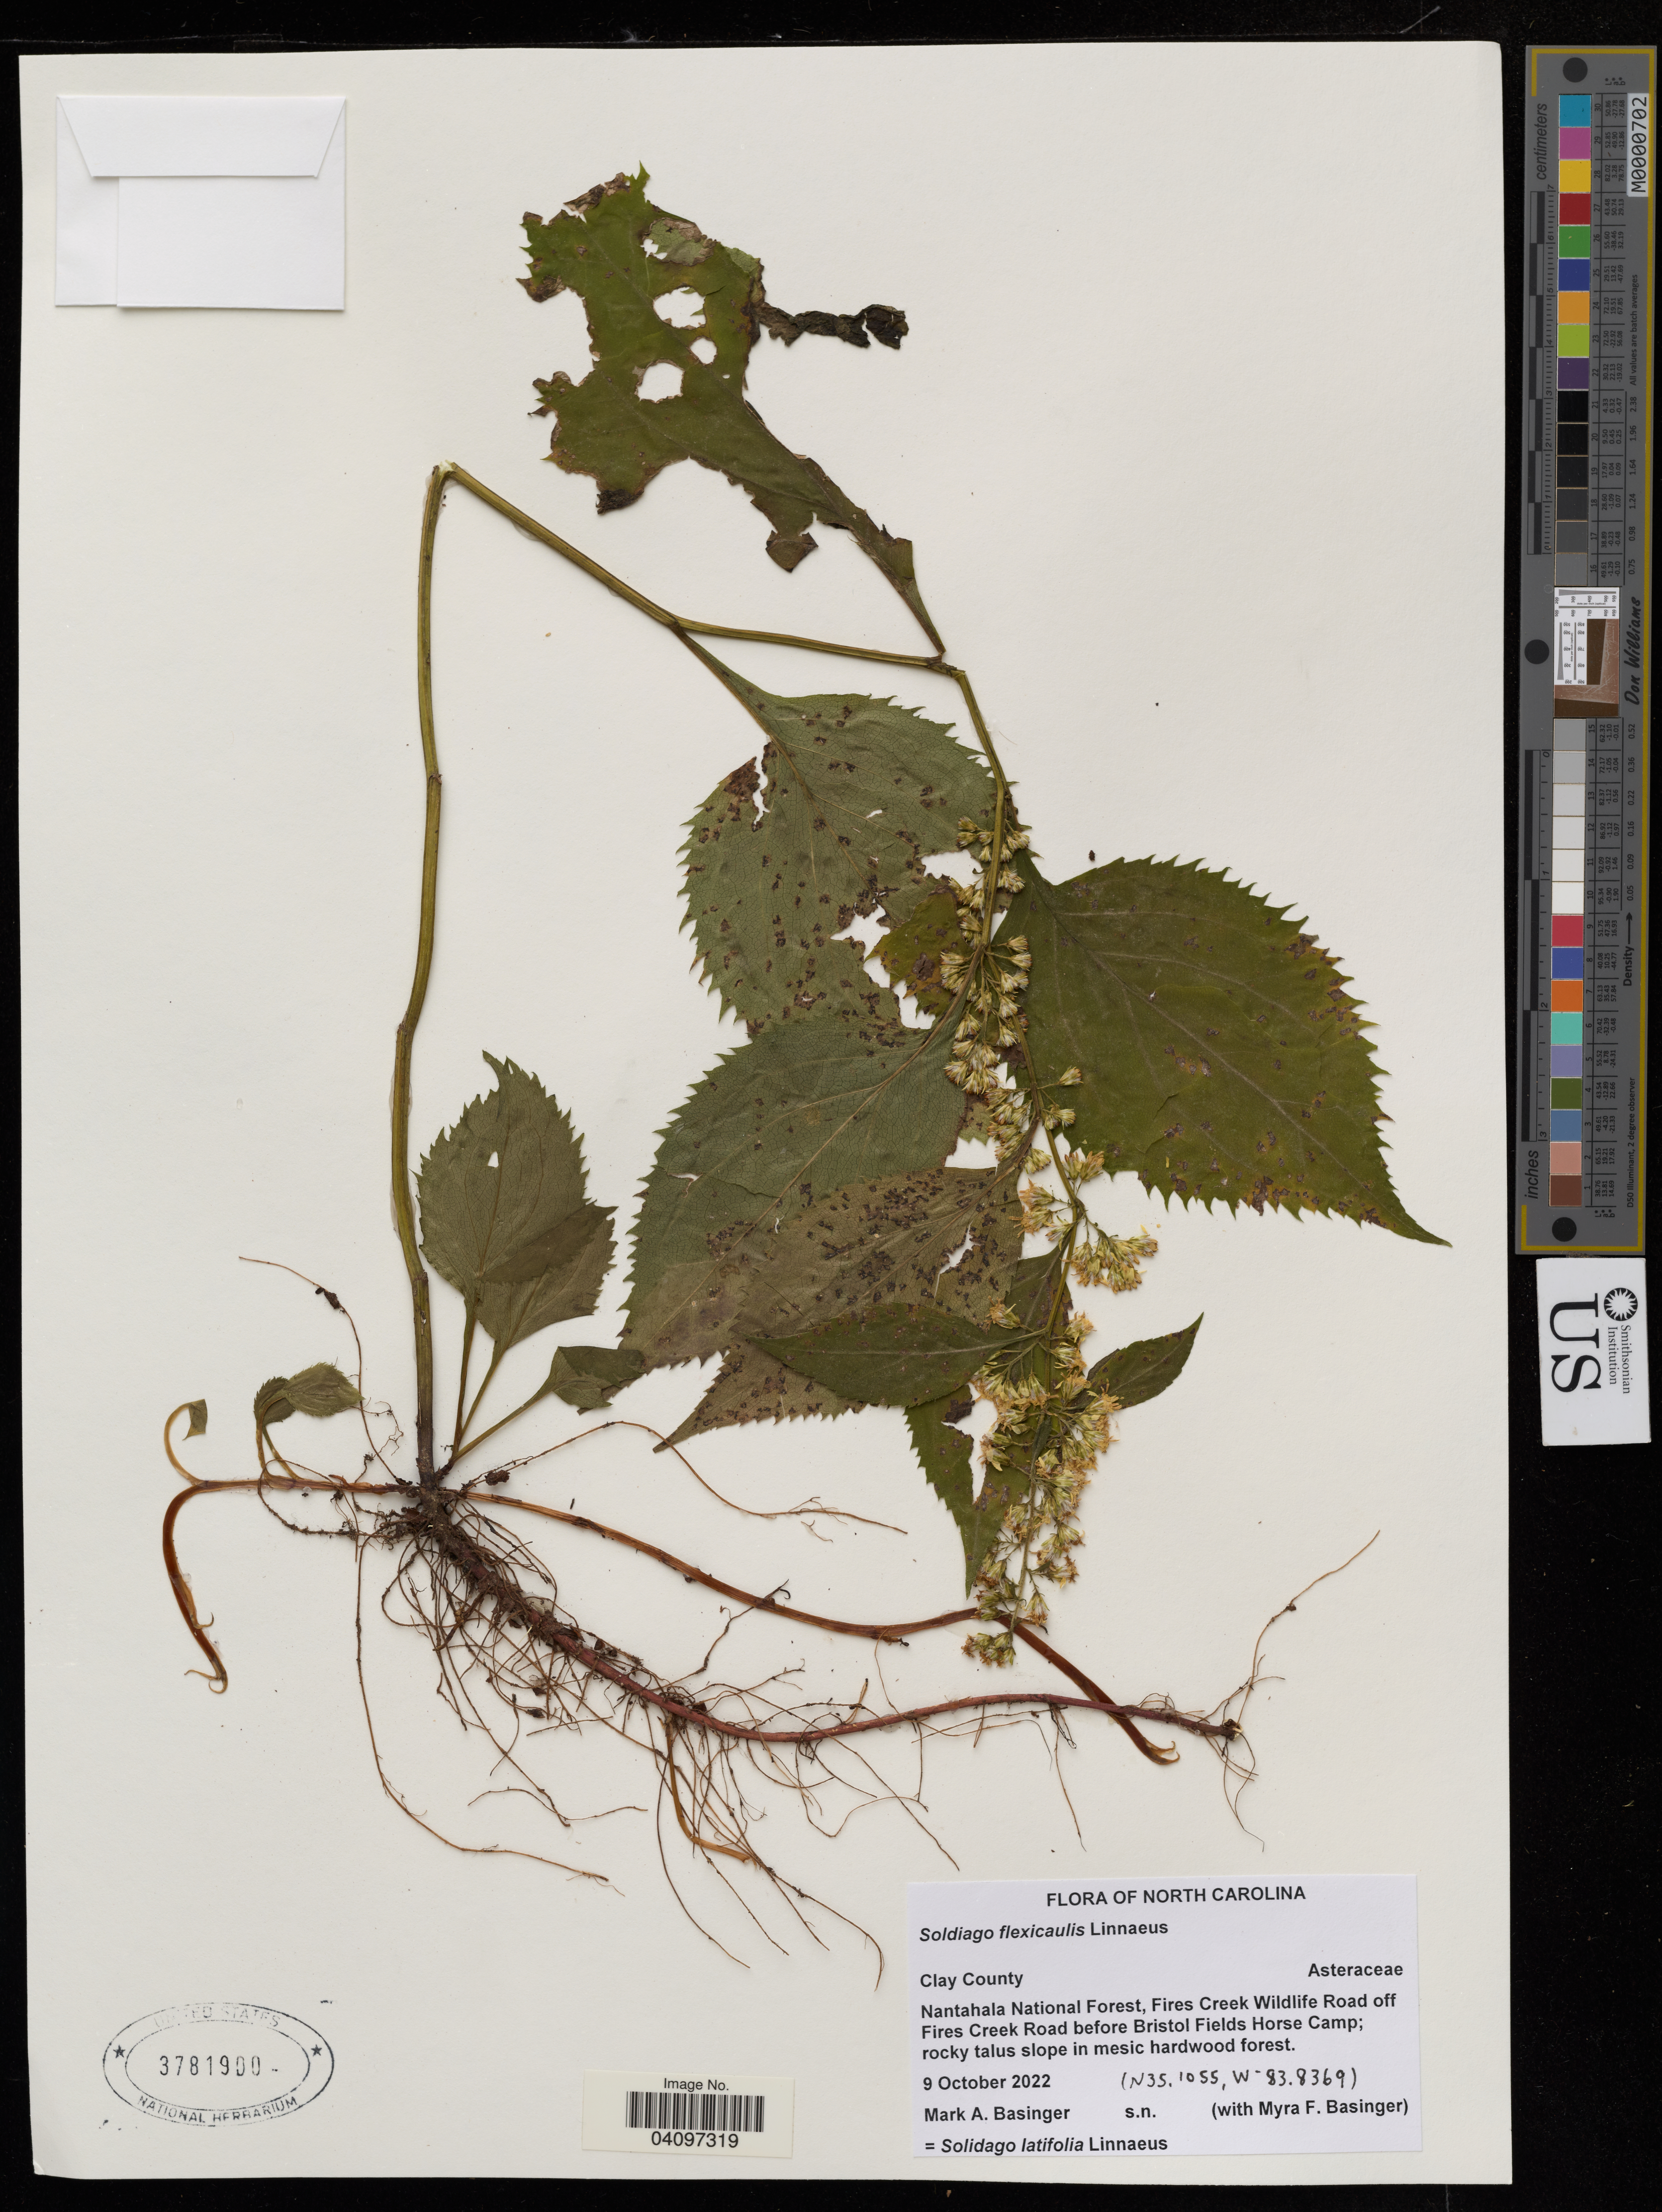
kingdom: Plantae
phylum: Tracheophyta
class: Magnoliopsida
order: Asterales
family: Asteraceae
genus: Solidago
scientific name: Solidago flexicaulis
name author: L.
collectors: M. Basinger & M. Basinger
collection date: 2022-10-09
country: United States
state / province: North Carolina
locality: Clay County. Nantahala National Forest, Fires Creek Wildlife Road off Fires Creek Road before Bristol Fields Horse Camp.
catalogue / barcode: US 3781900